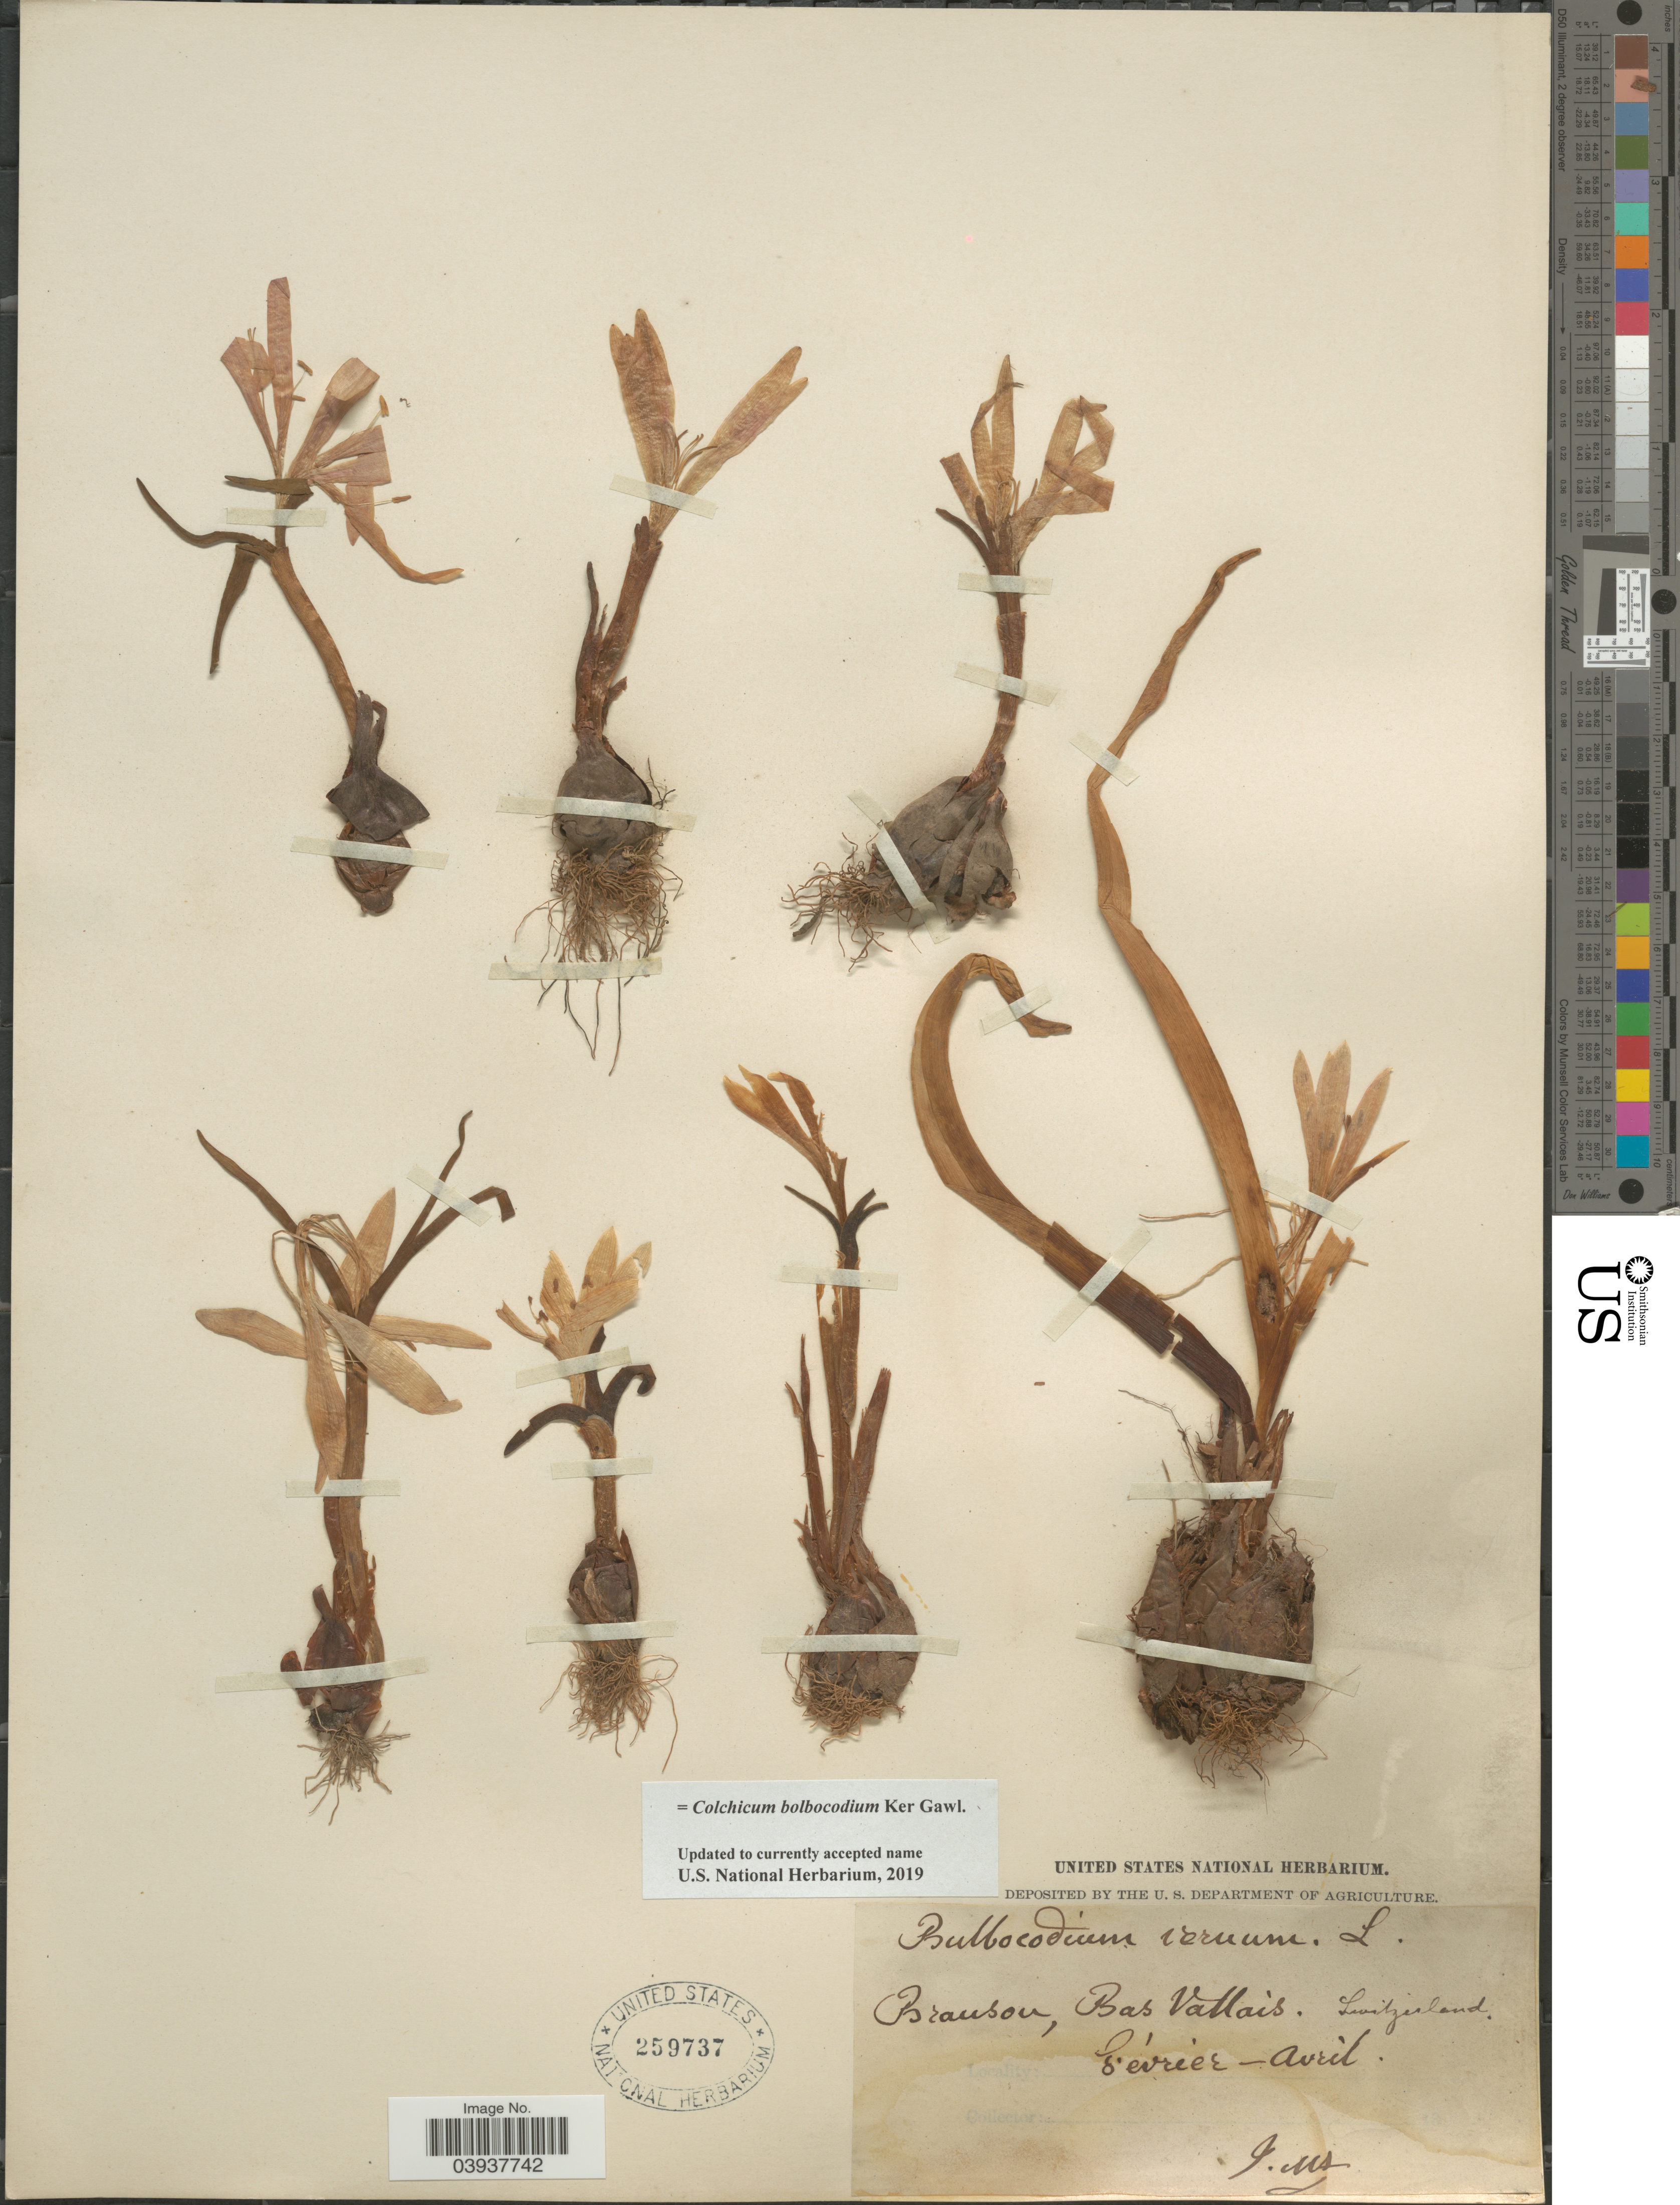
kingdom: Plantae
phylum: Tracheophyta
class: Liliopsida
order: Liliales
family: Colchicaceae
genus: Colchicum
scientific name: Colchicum bulbocodium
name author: Ker Gawl.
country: Switzerland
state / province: Valais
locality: Branson, Bas Vallais.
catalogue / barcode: US 259737